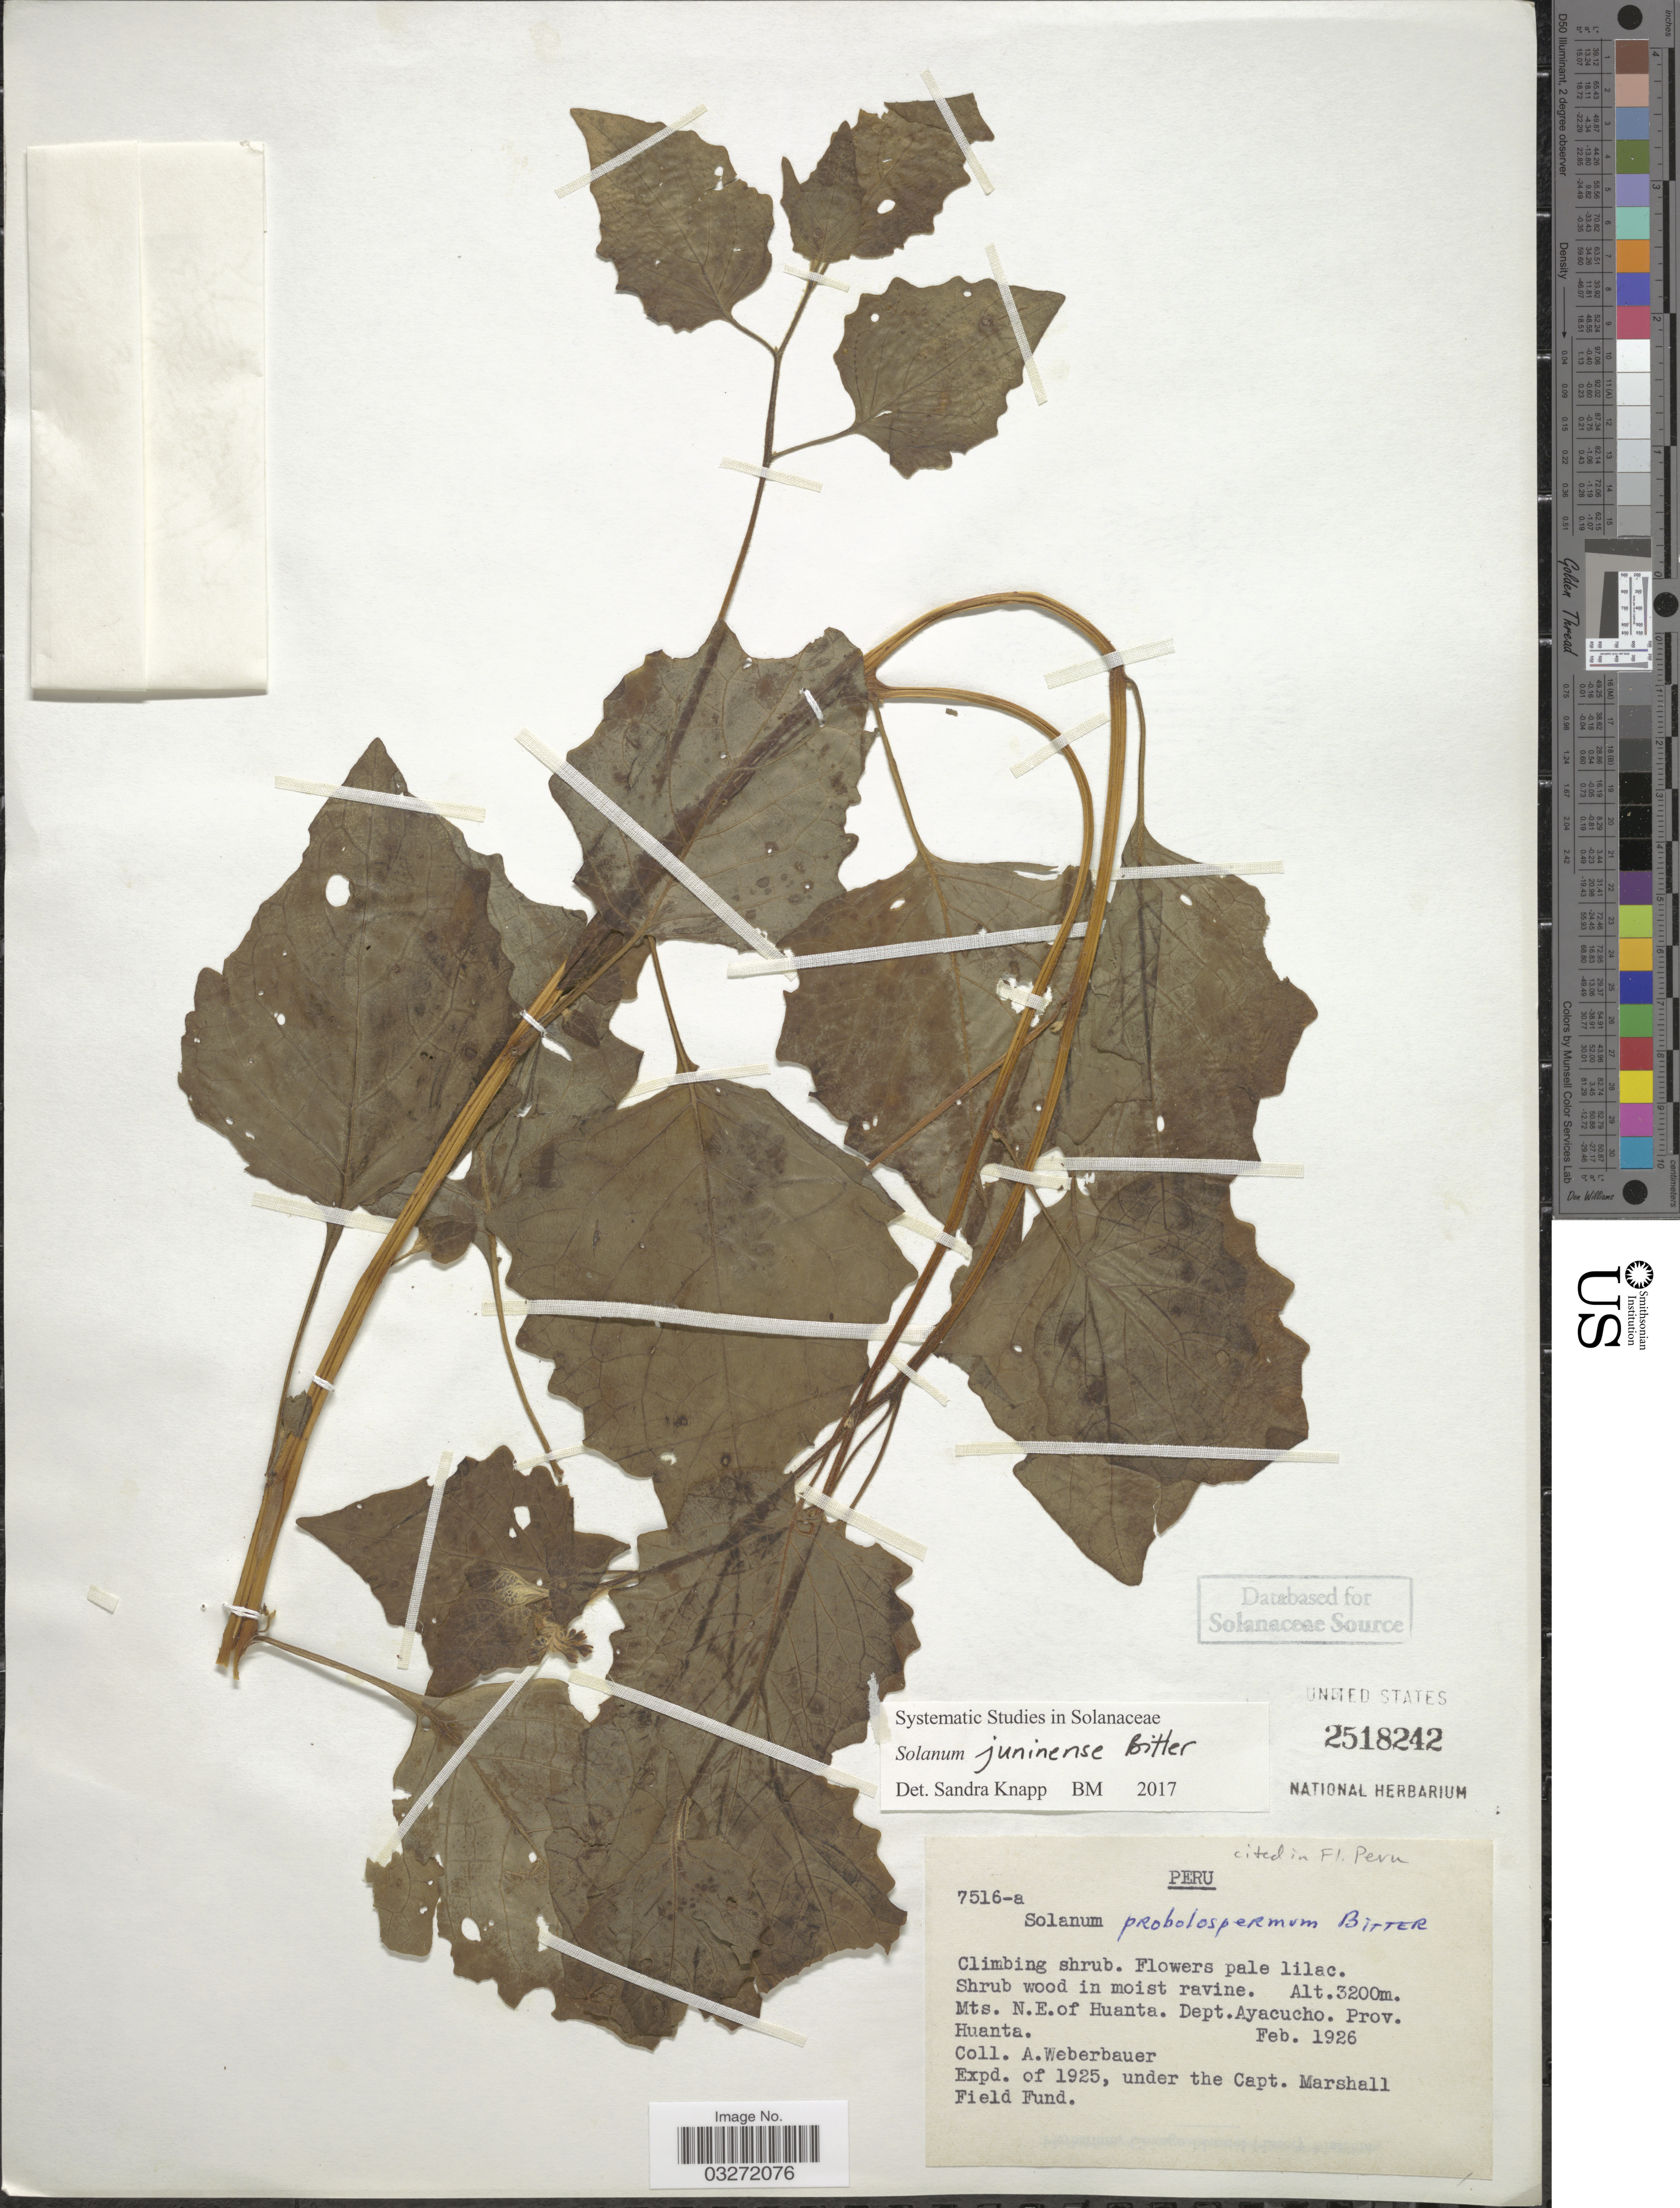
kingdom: Plantae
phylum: Tracheophyta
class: Magnoliopsida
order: Solanales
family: Solanaceae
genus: Solanum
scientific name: Solanum juninense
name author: Bitter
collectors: A. Weberbauer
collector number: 7516-a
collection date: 1926-02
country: Peru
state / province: Ayacucho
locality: Mts. N.E. of Huanta. Dept. Ayacucho. Prov. Huanta.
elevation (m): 3200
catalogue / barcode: US 2518242